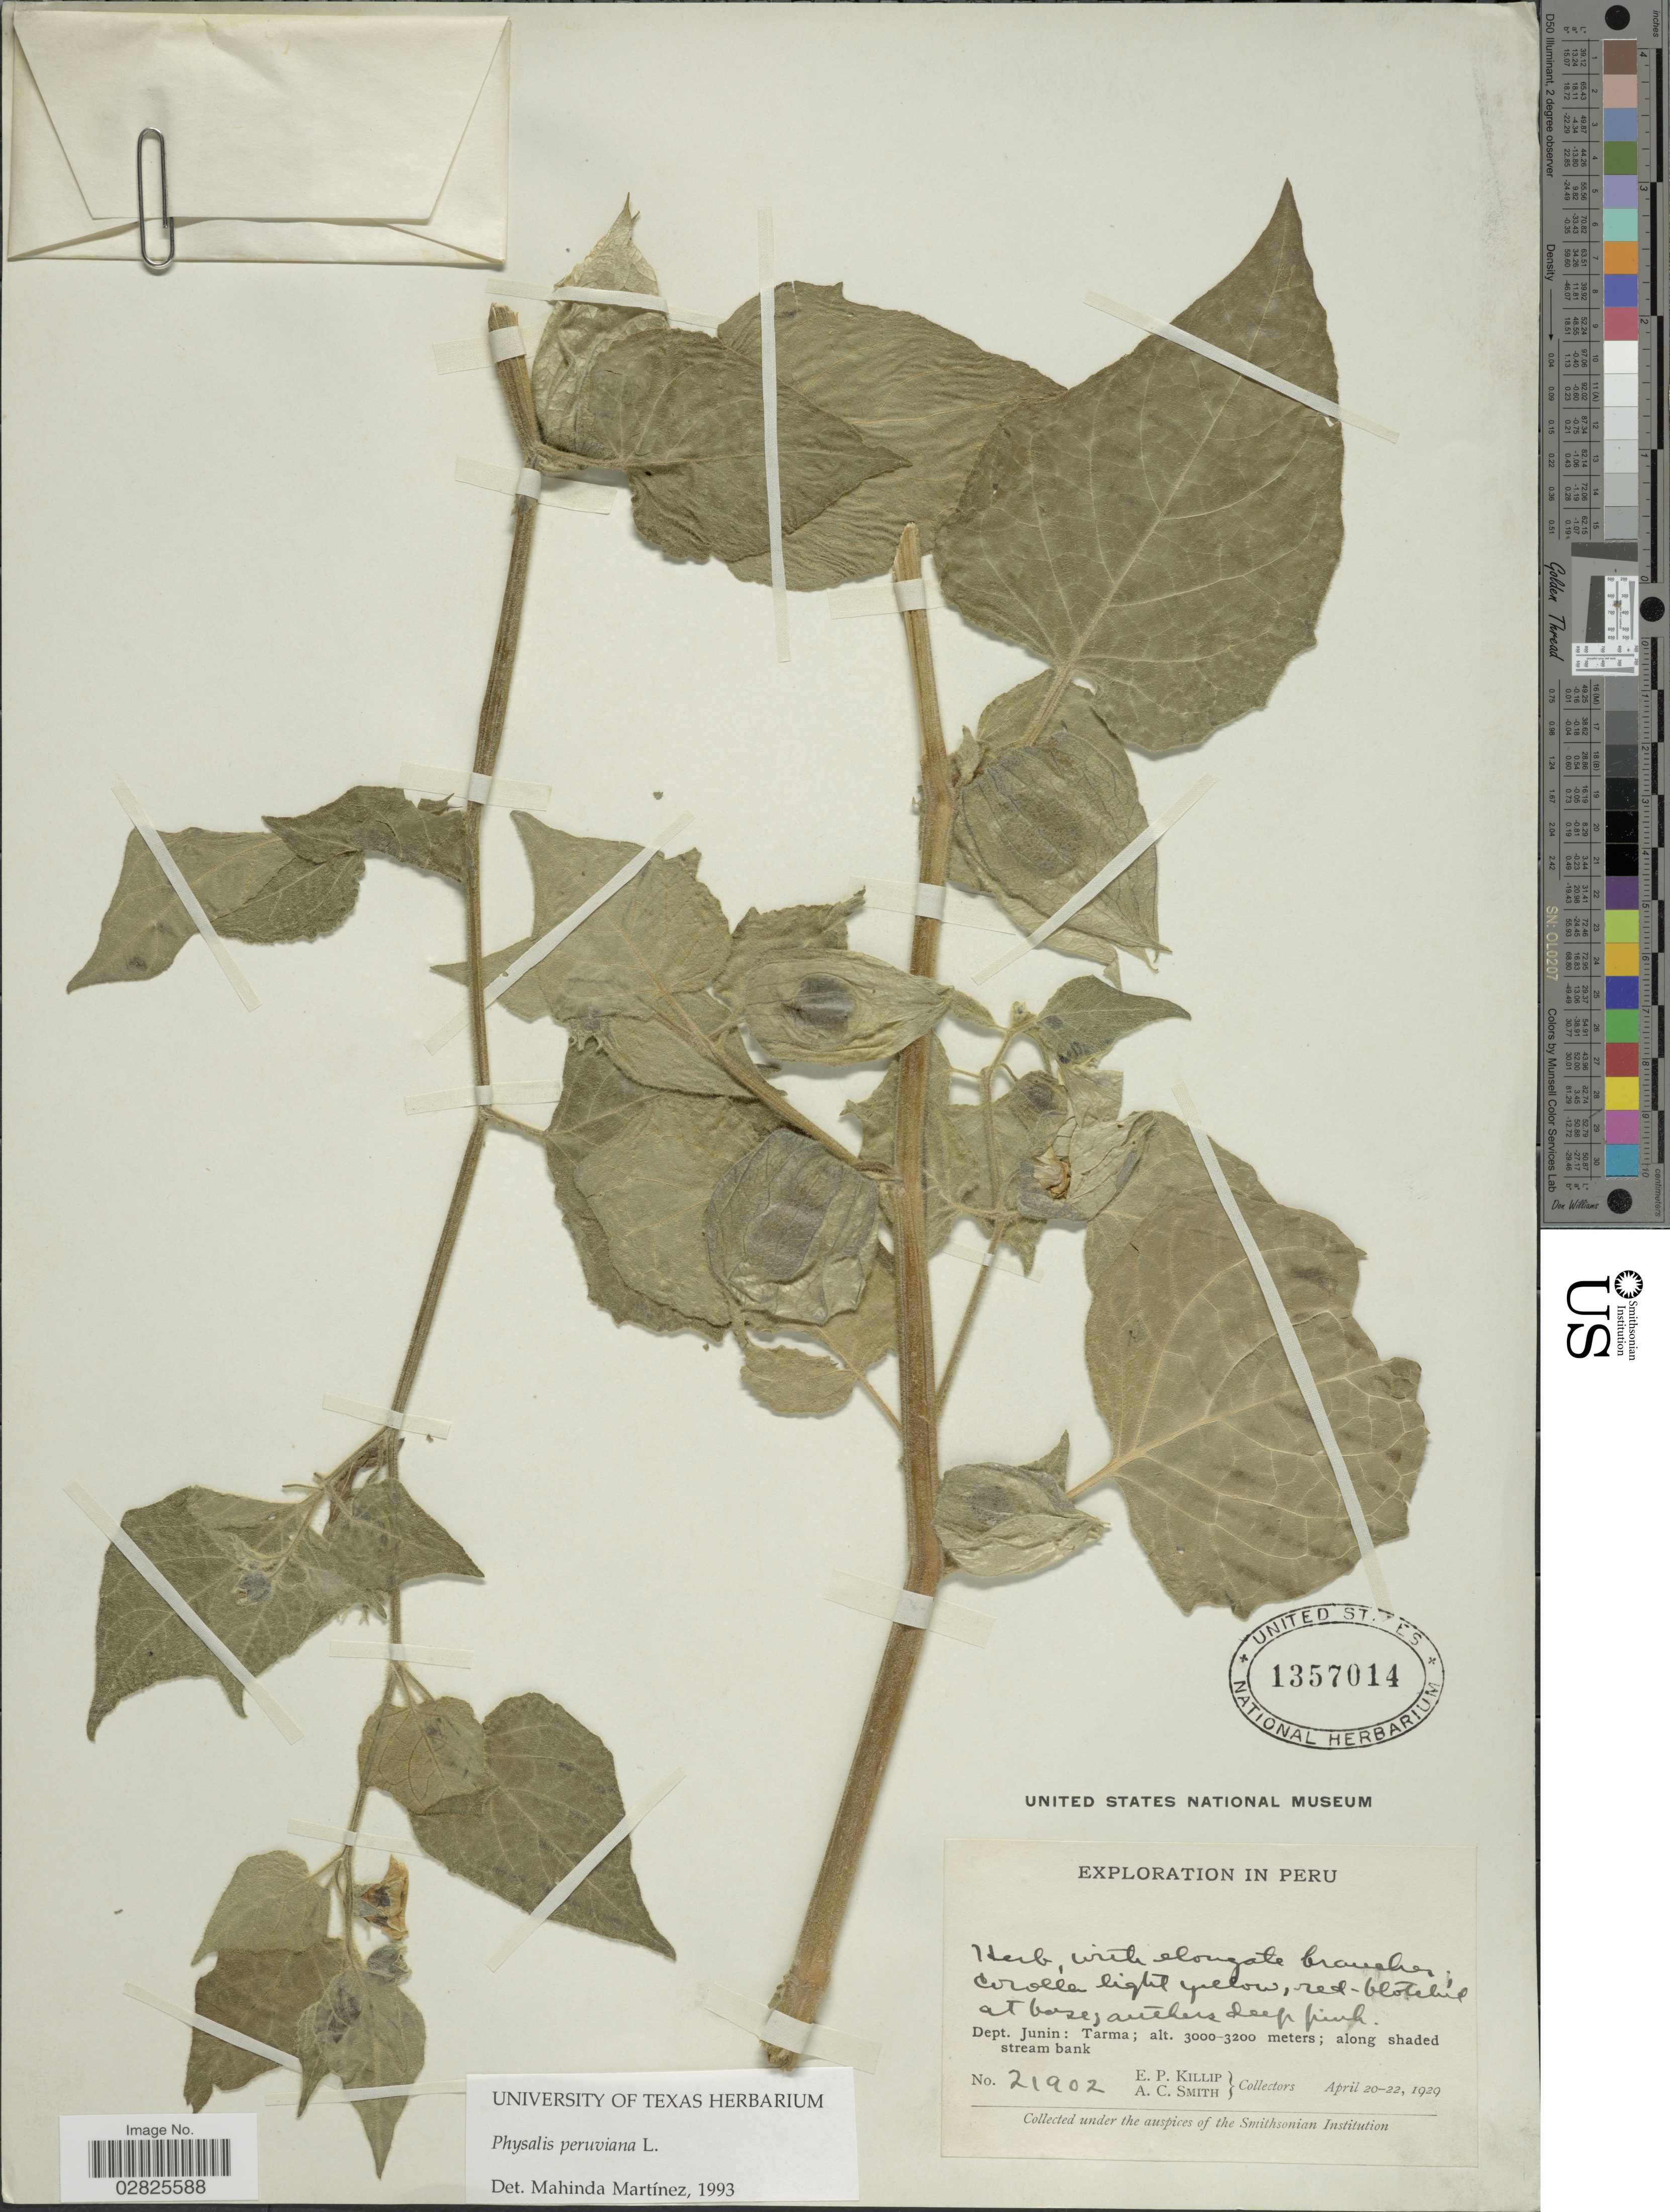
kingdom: Plantae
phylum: Tracheophyta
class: Magnoliopsida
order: Solanales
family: Solanaceae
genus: Physalis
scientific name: Physalis peruviana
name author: L.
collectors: E. P. Killip & A. C. Smith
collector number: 21902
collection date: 1929-04-20/1929-04-22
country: Peru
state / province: Junín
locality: Dept. Junin: Tarma.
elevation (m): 3000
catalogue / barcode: US 1357014